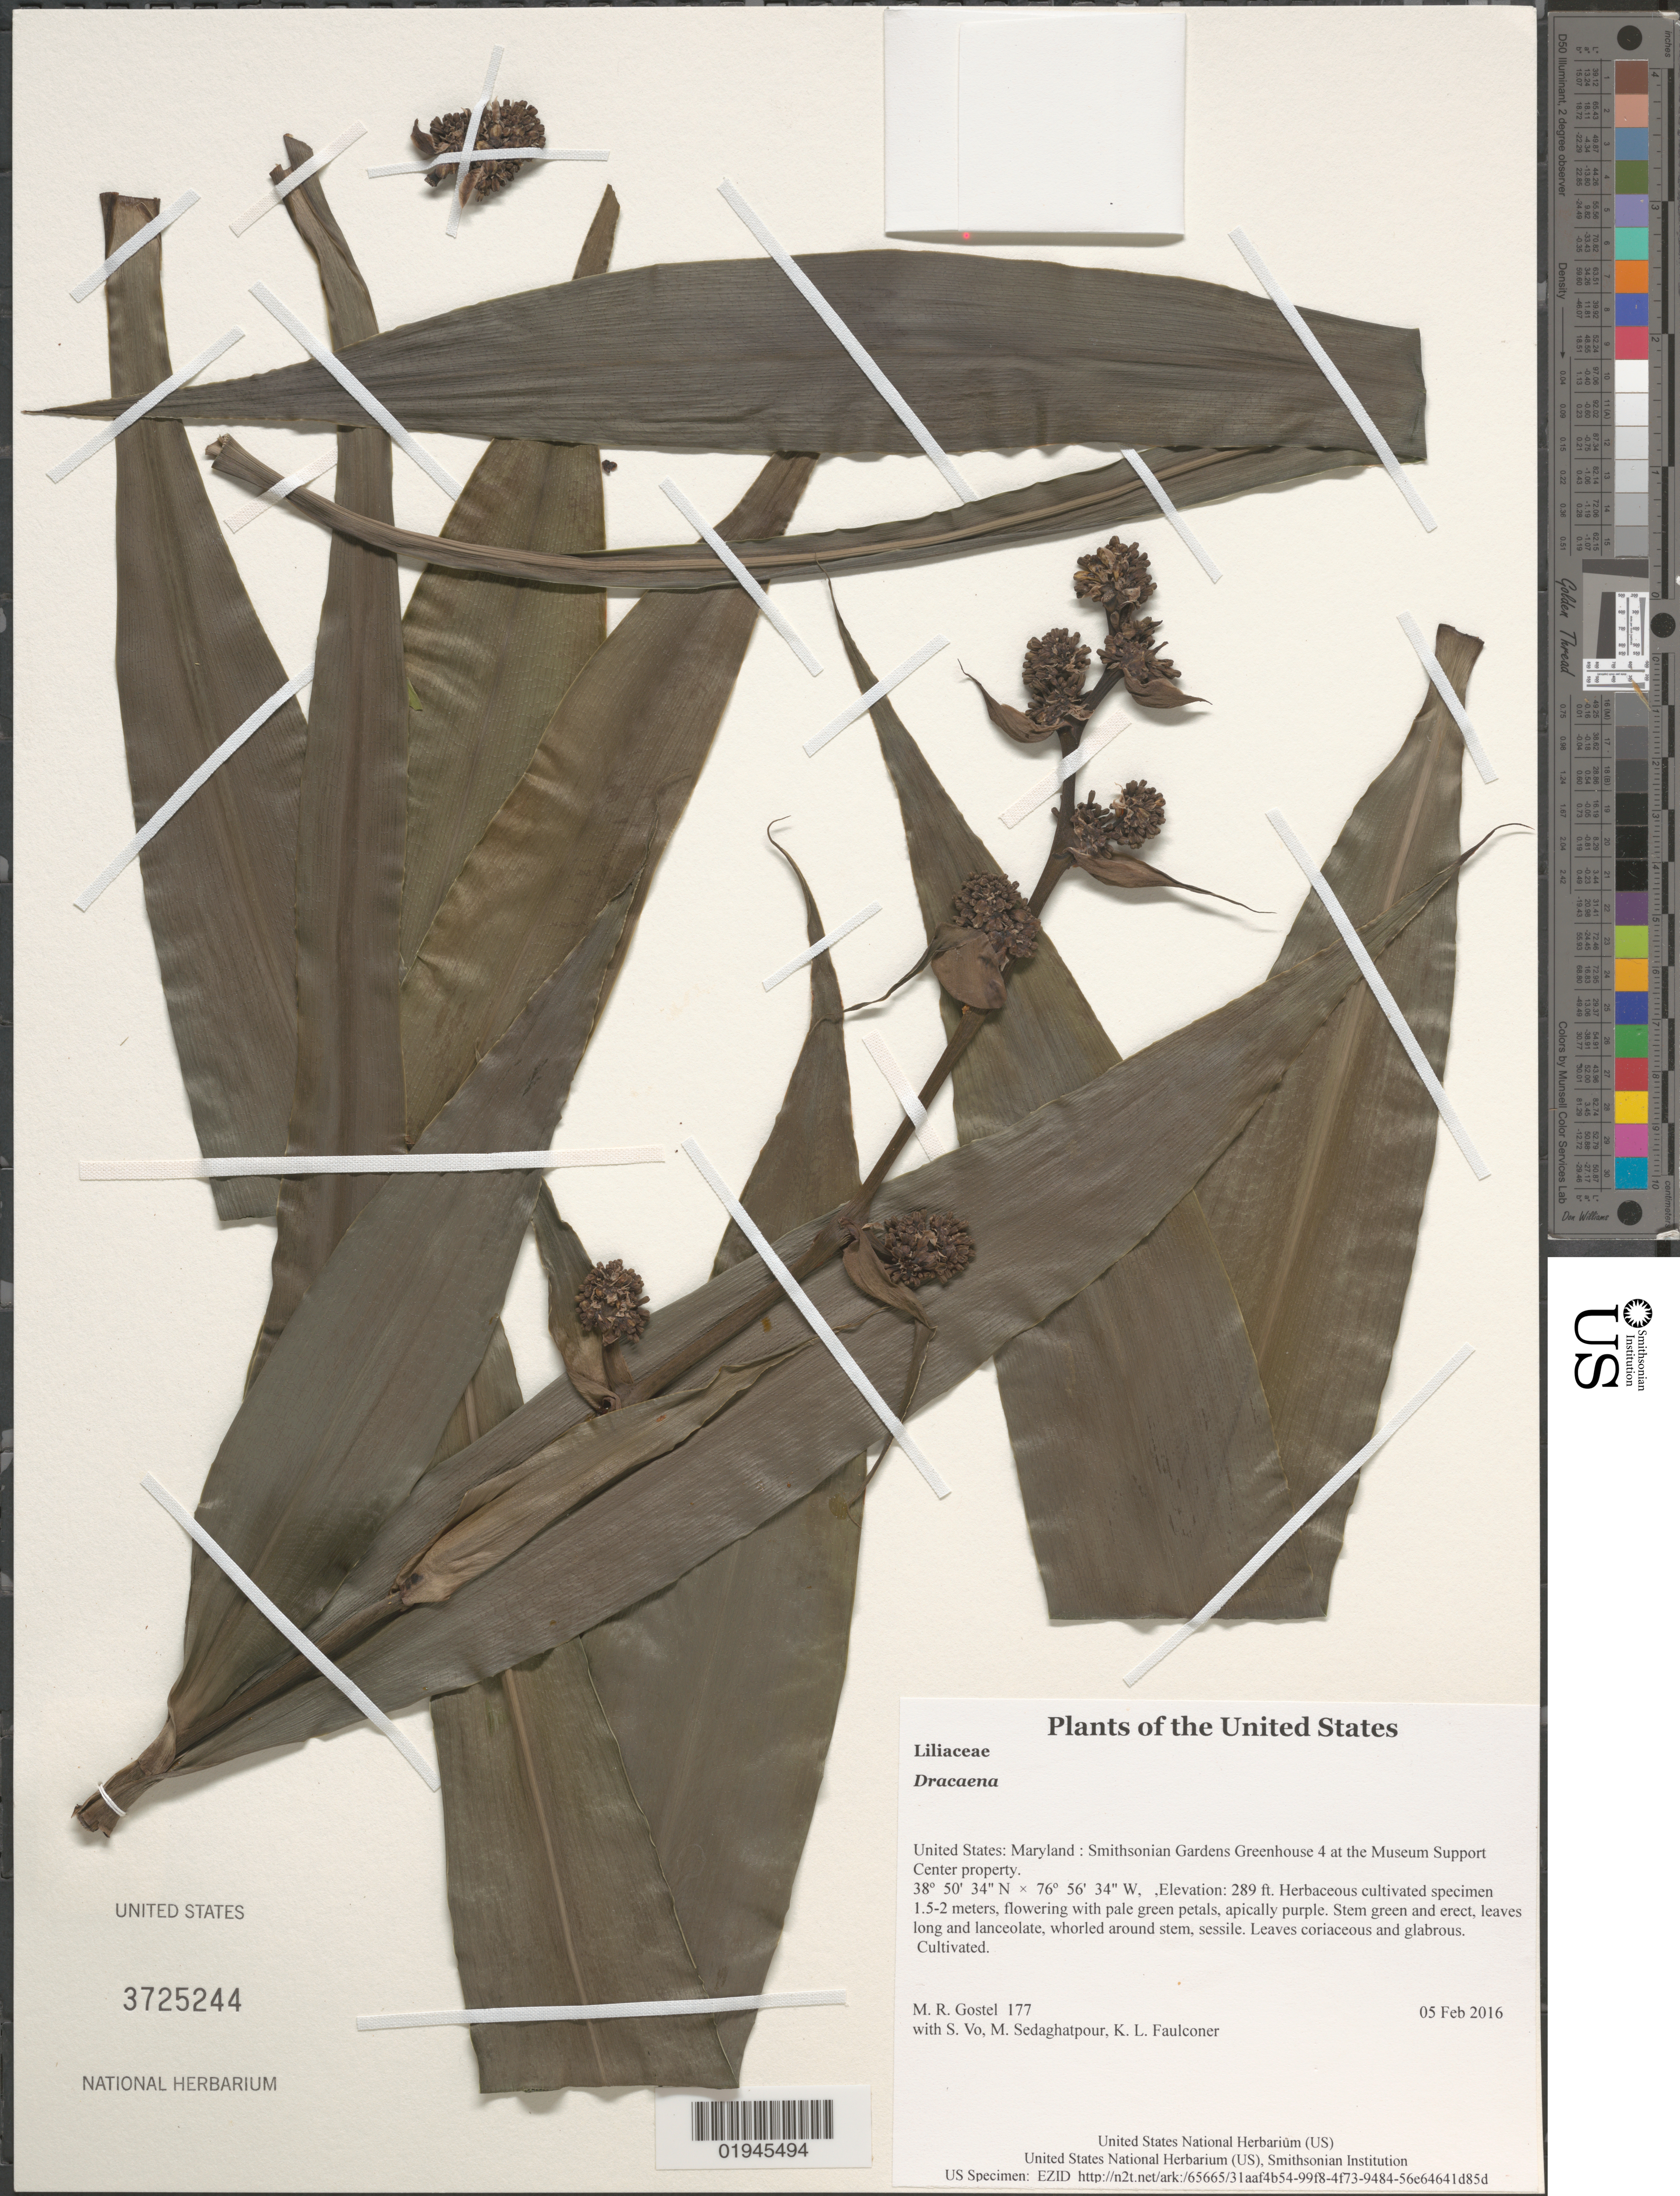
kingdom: Plantae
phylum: Tracheophyta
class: Liliopsida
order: Asparagales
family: Asparagaceae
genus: Dracaena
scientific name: Dracaena sp.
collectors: M. R. Gostel, S. Vo, M. Sedaghatpour & K. L. Faulconer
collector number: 177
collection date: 2016-02-05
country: United States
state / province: Maryland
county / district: Prince George's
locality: Smithsonian Gardens Greenhouse 4 at the Museum Support Center property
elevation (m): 88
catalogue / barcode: US 3725244